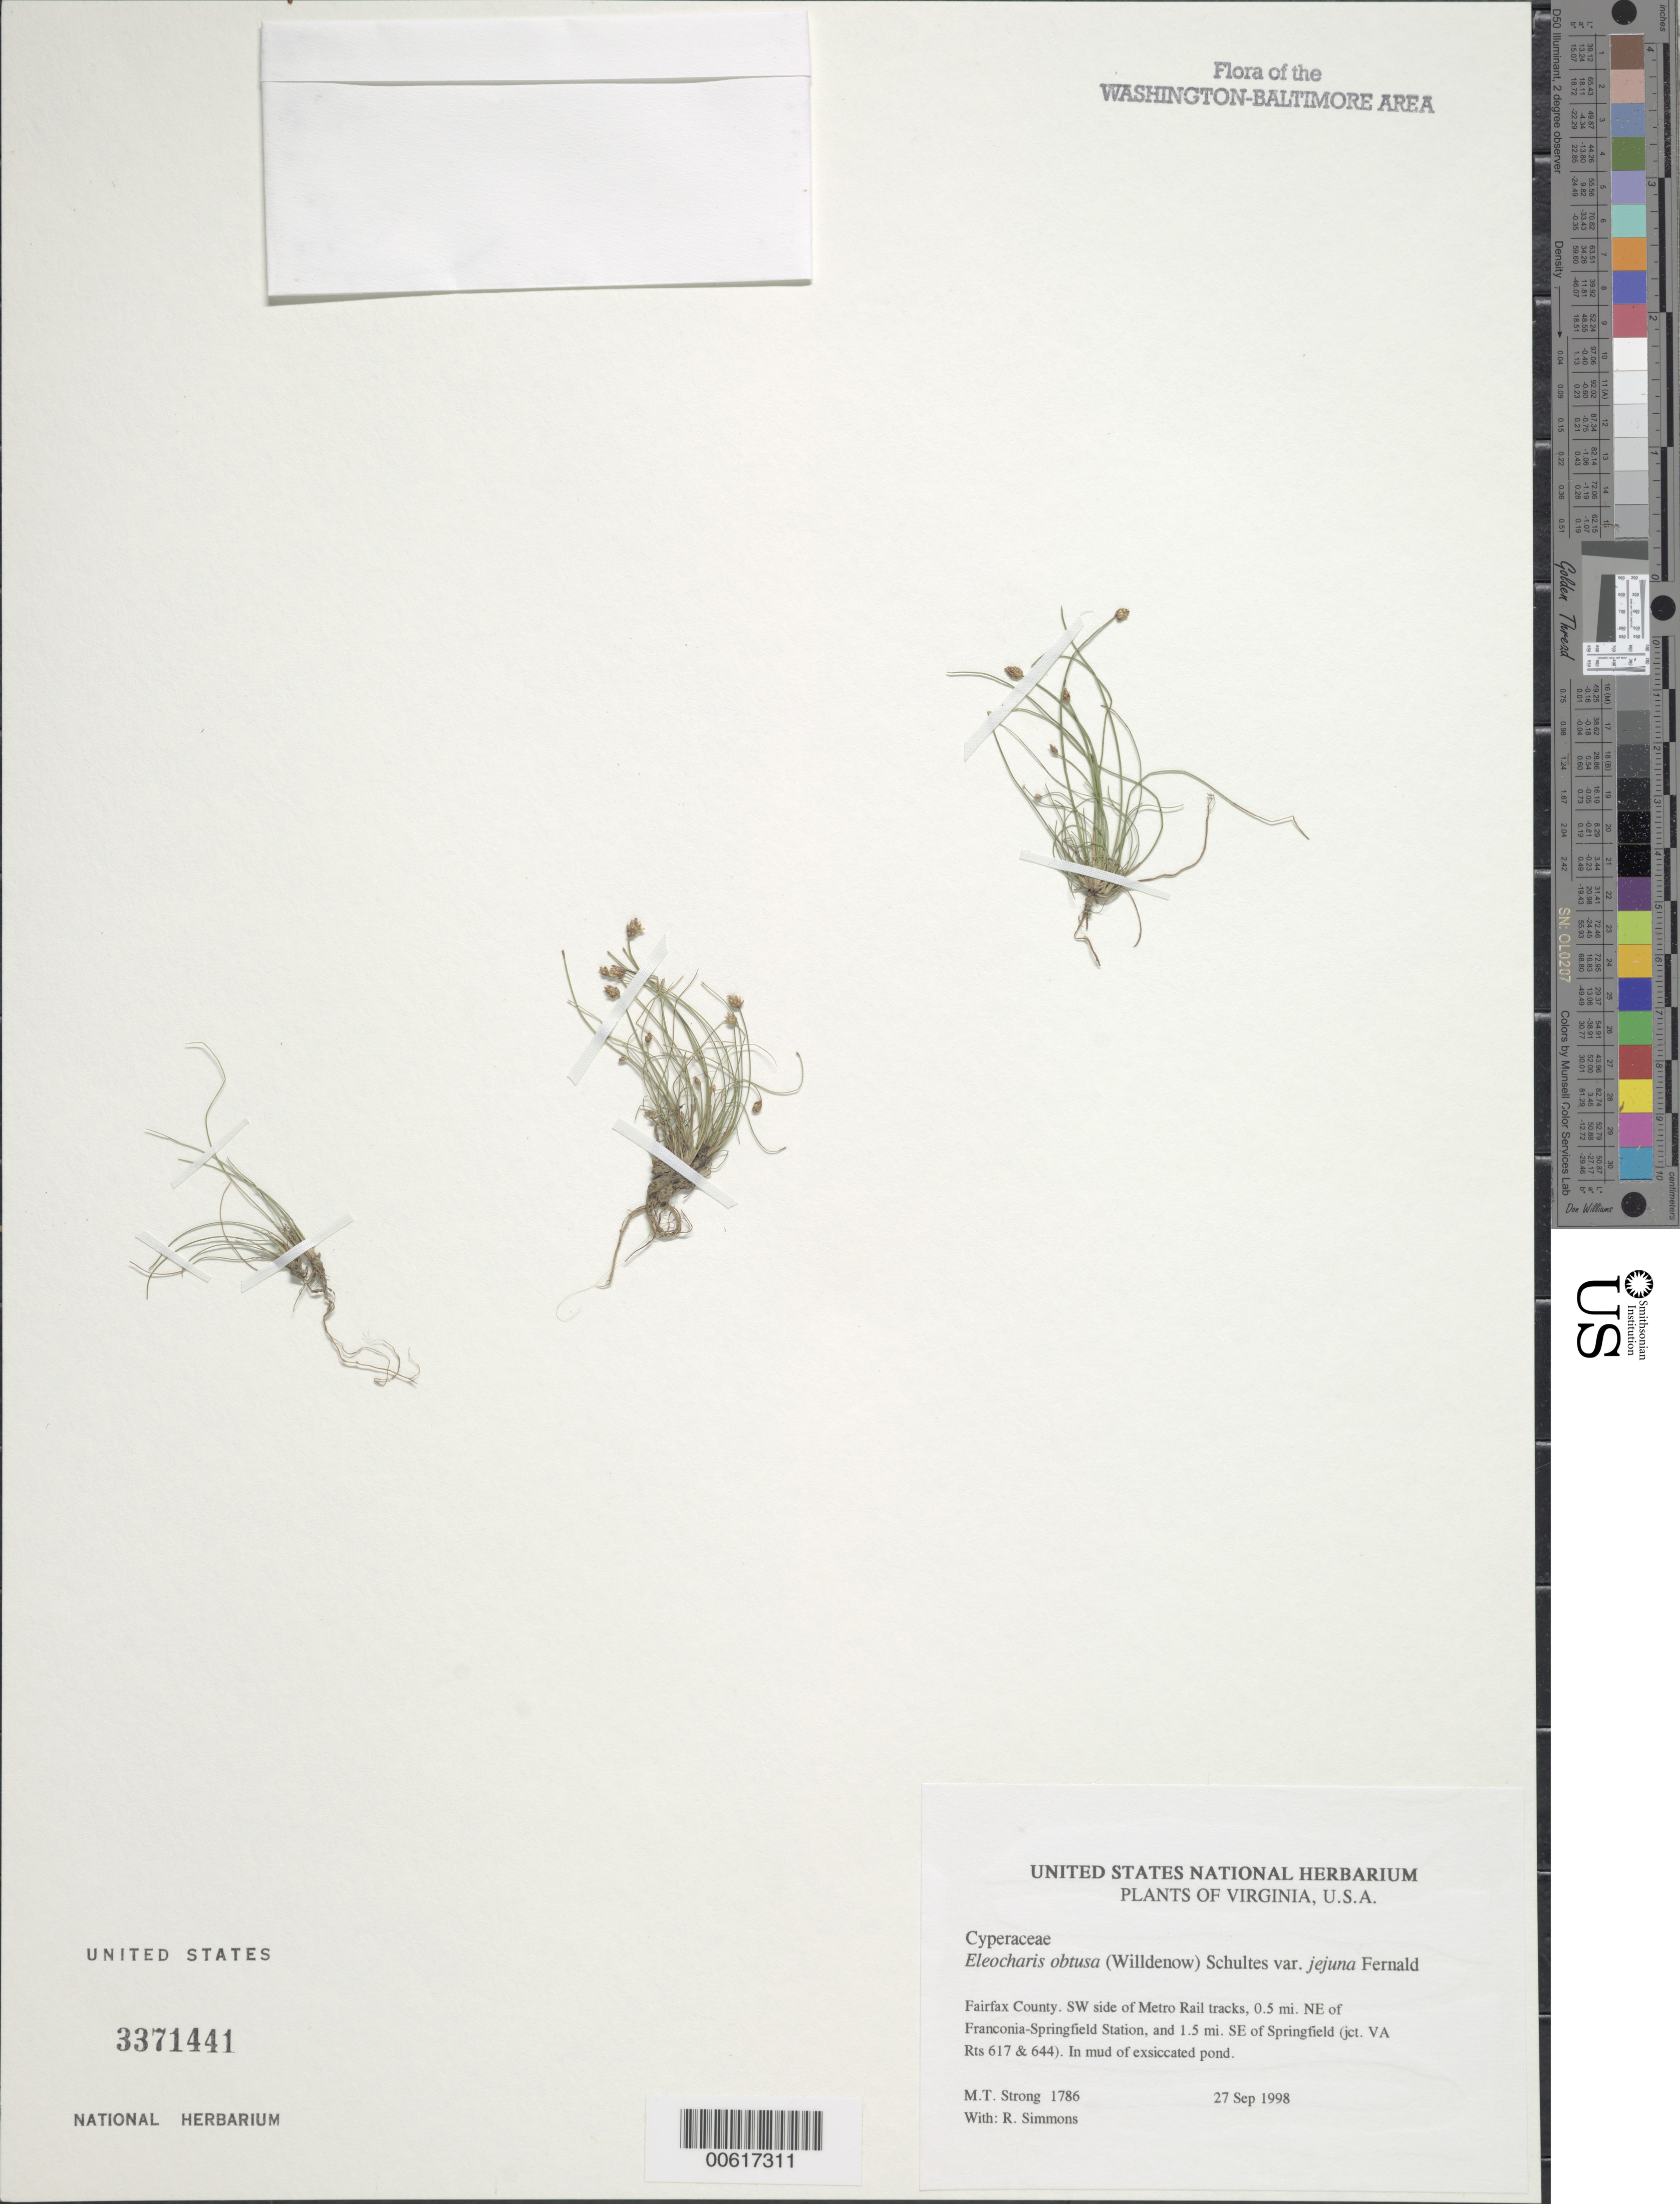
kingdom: Plantae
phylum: Tracheophyta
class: Liliopsida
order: Poales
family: Cyperaceae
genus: Eleocharis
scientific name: Eleocharis obtusa var. jejuna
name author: Fernald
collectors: M. T. Strong & R. Simmons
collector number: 1786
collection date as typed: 27 Sep 1998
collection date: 1998-09-27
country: United States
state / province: Virginia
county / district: Fairfax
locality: SW side of Metro Rail System, 0.5-0.6 mi. NE of Franconia-Springfield Station, 1.5 mi. SE of Springfield (jct. VA Rts 617 & 644)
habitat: In mud of exsiccated pond.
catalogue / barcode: US 3371441